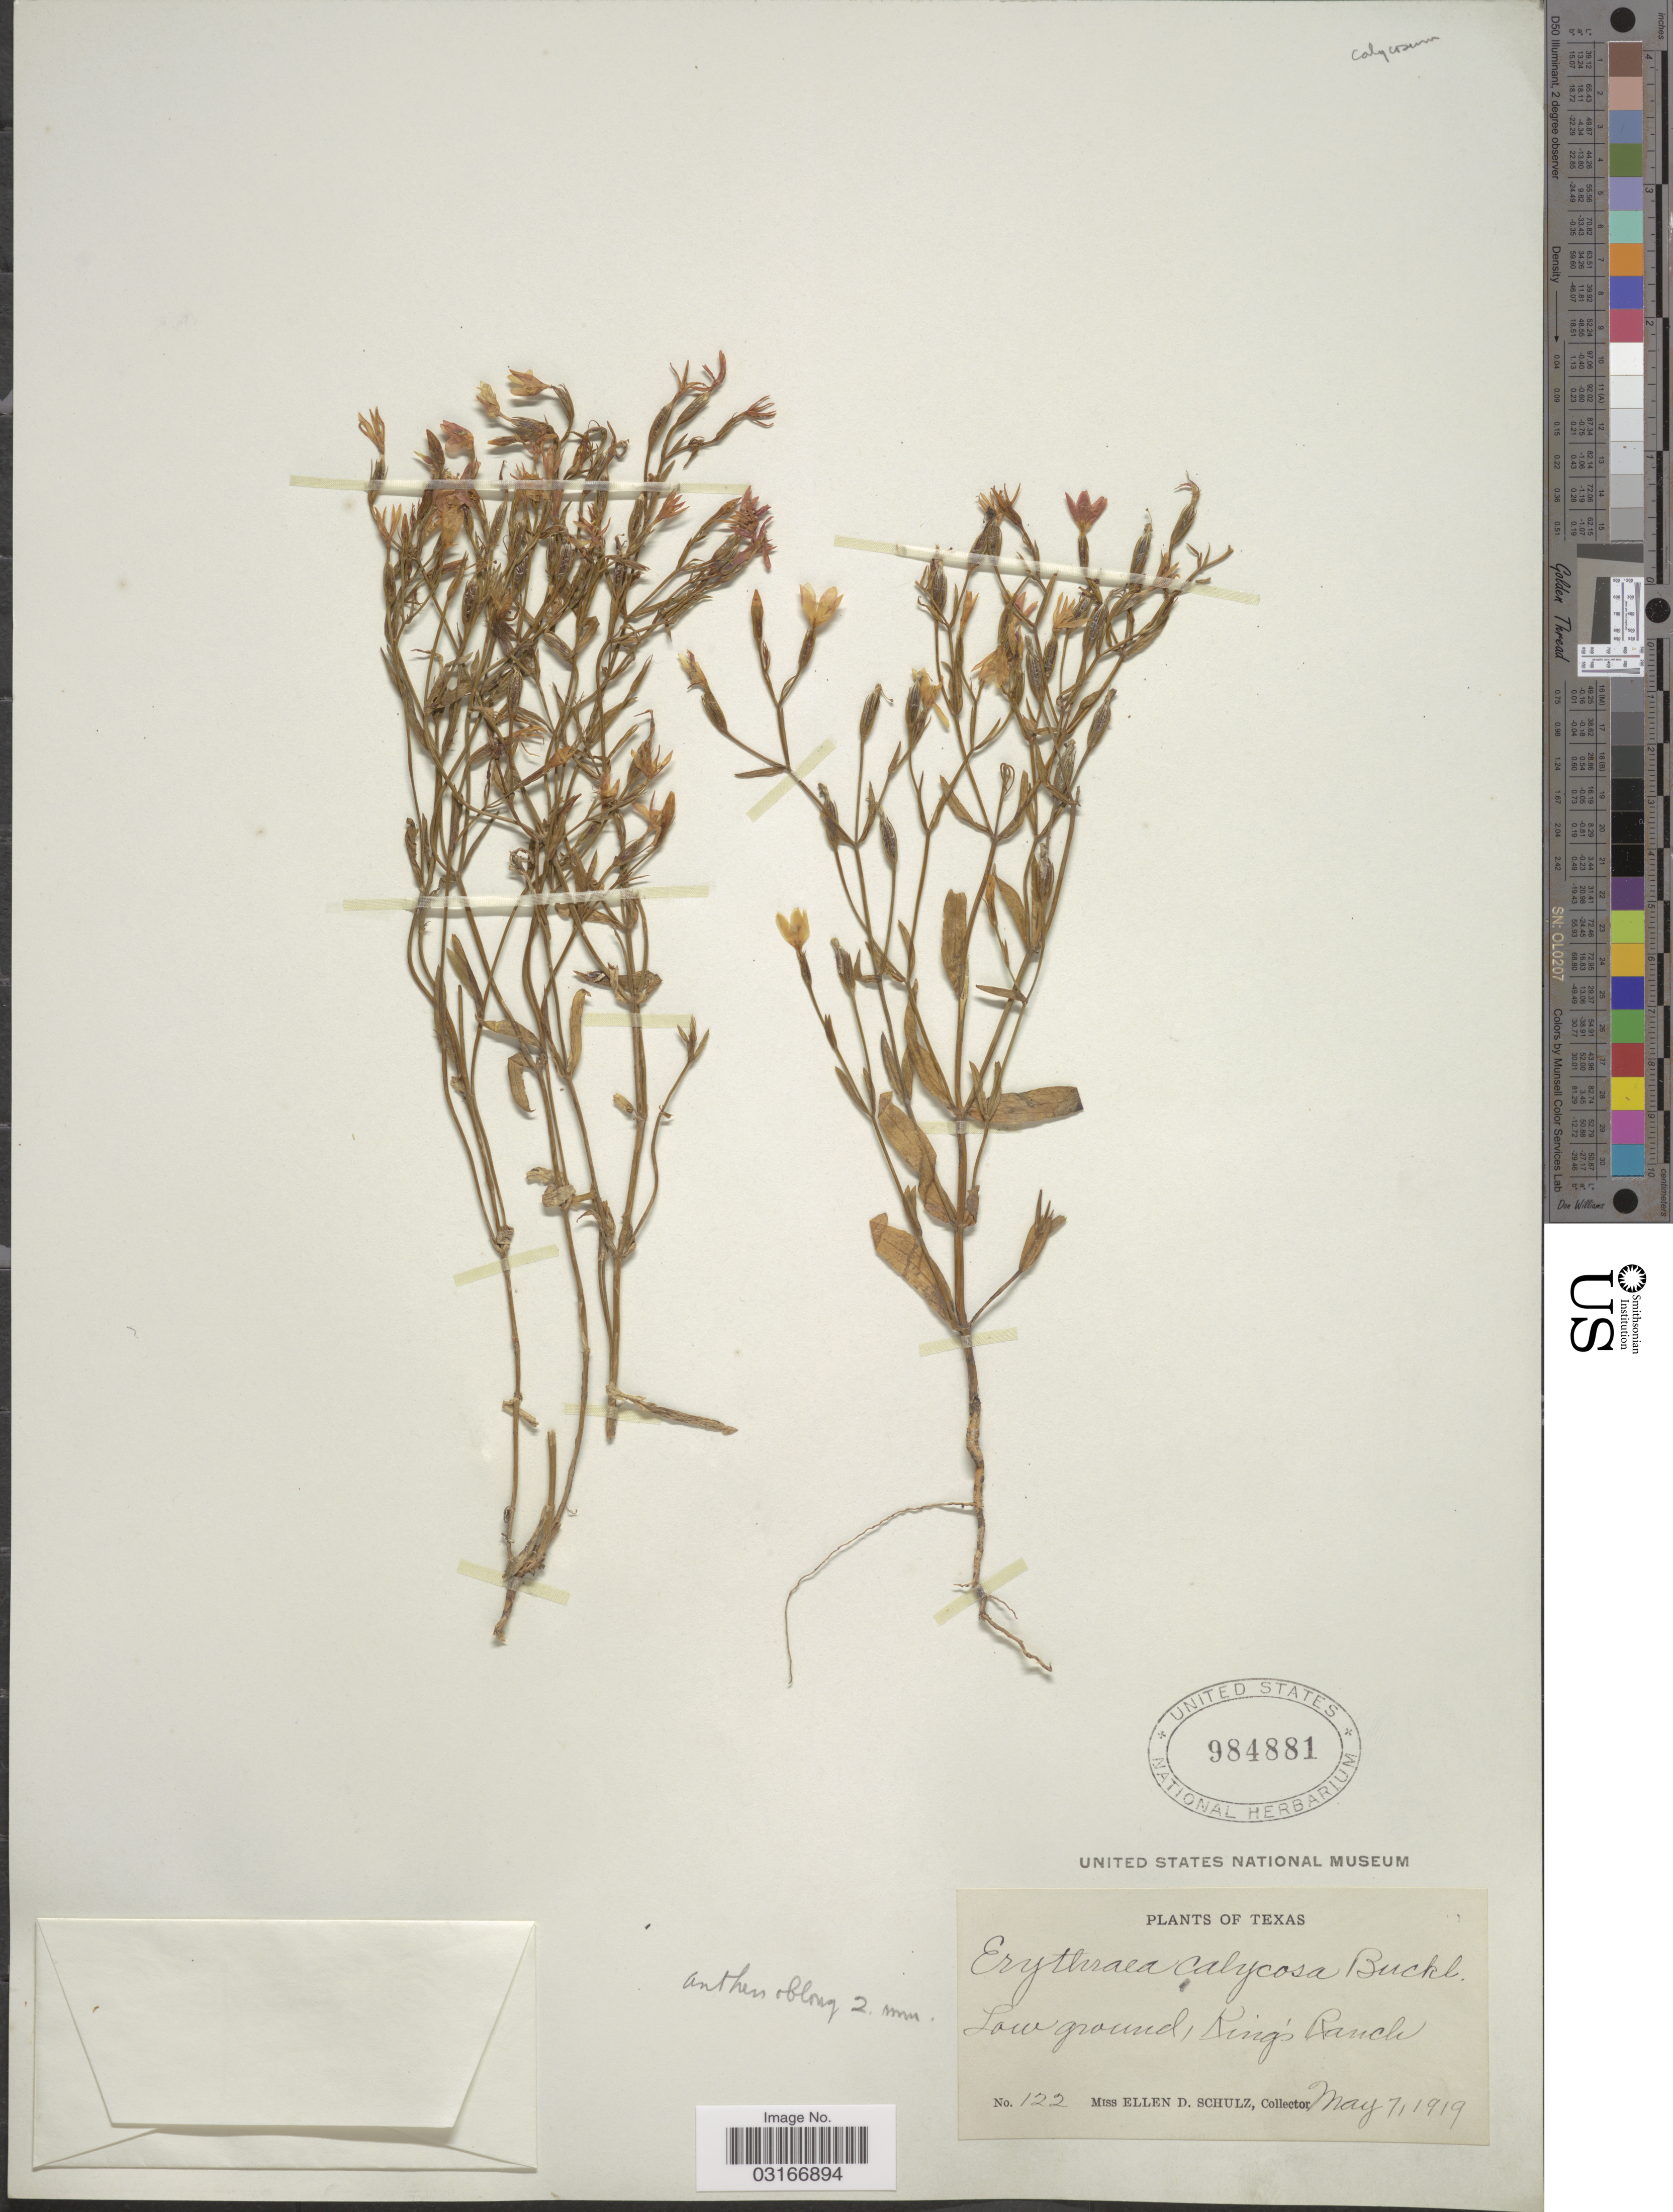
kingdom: Plantae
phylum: Tracheophyta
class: Magnoliopsida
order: Gentianales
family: Gentianaceae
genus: Centaurium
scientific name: Centaurium calycosum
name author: (Buckley) Buckley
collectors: E. D. Schulz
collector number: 122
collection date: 1919-05-07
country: United States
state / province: Texas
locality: King's Ranch.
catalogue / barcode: US 984881